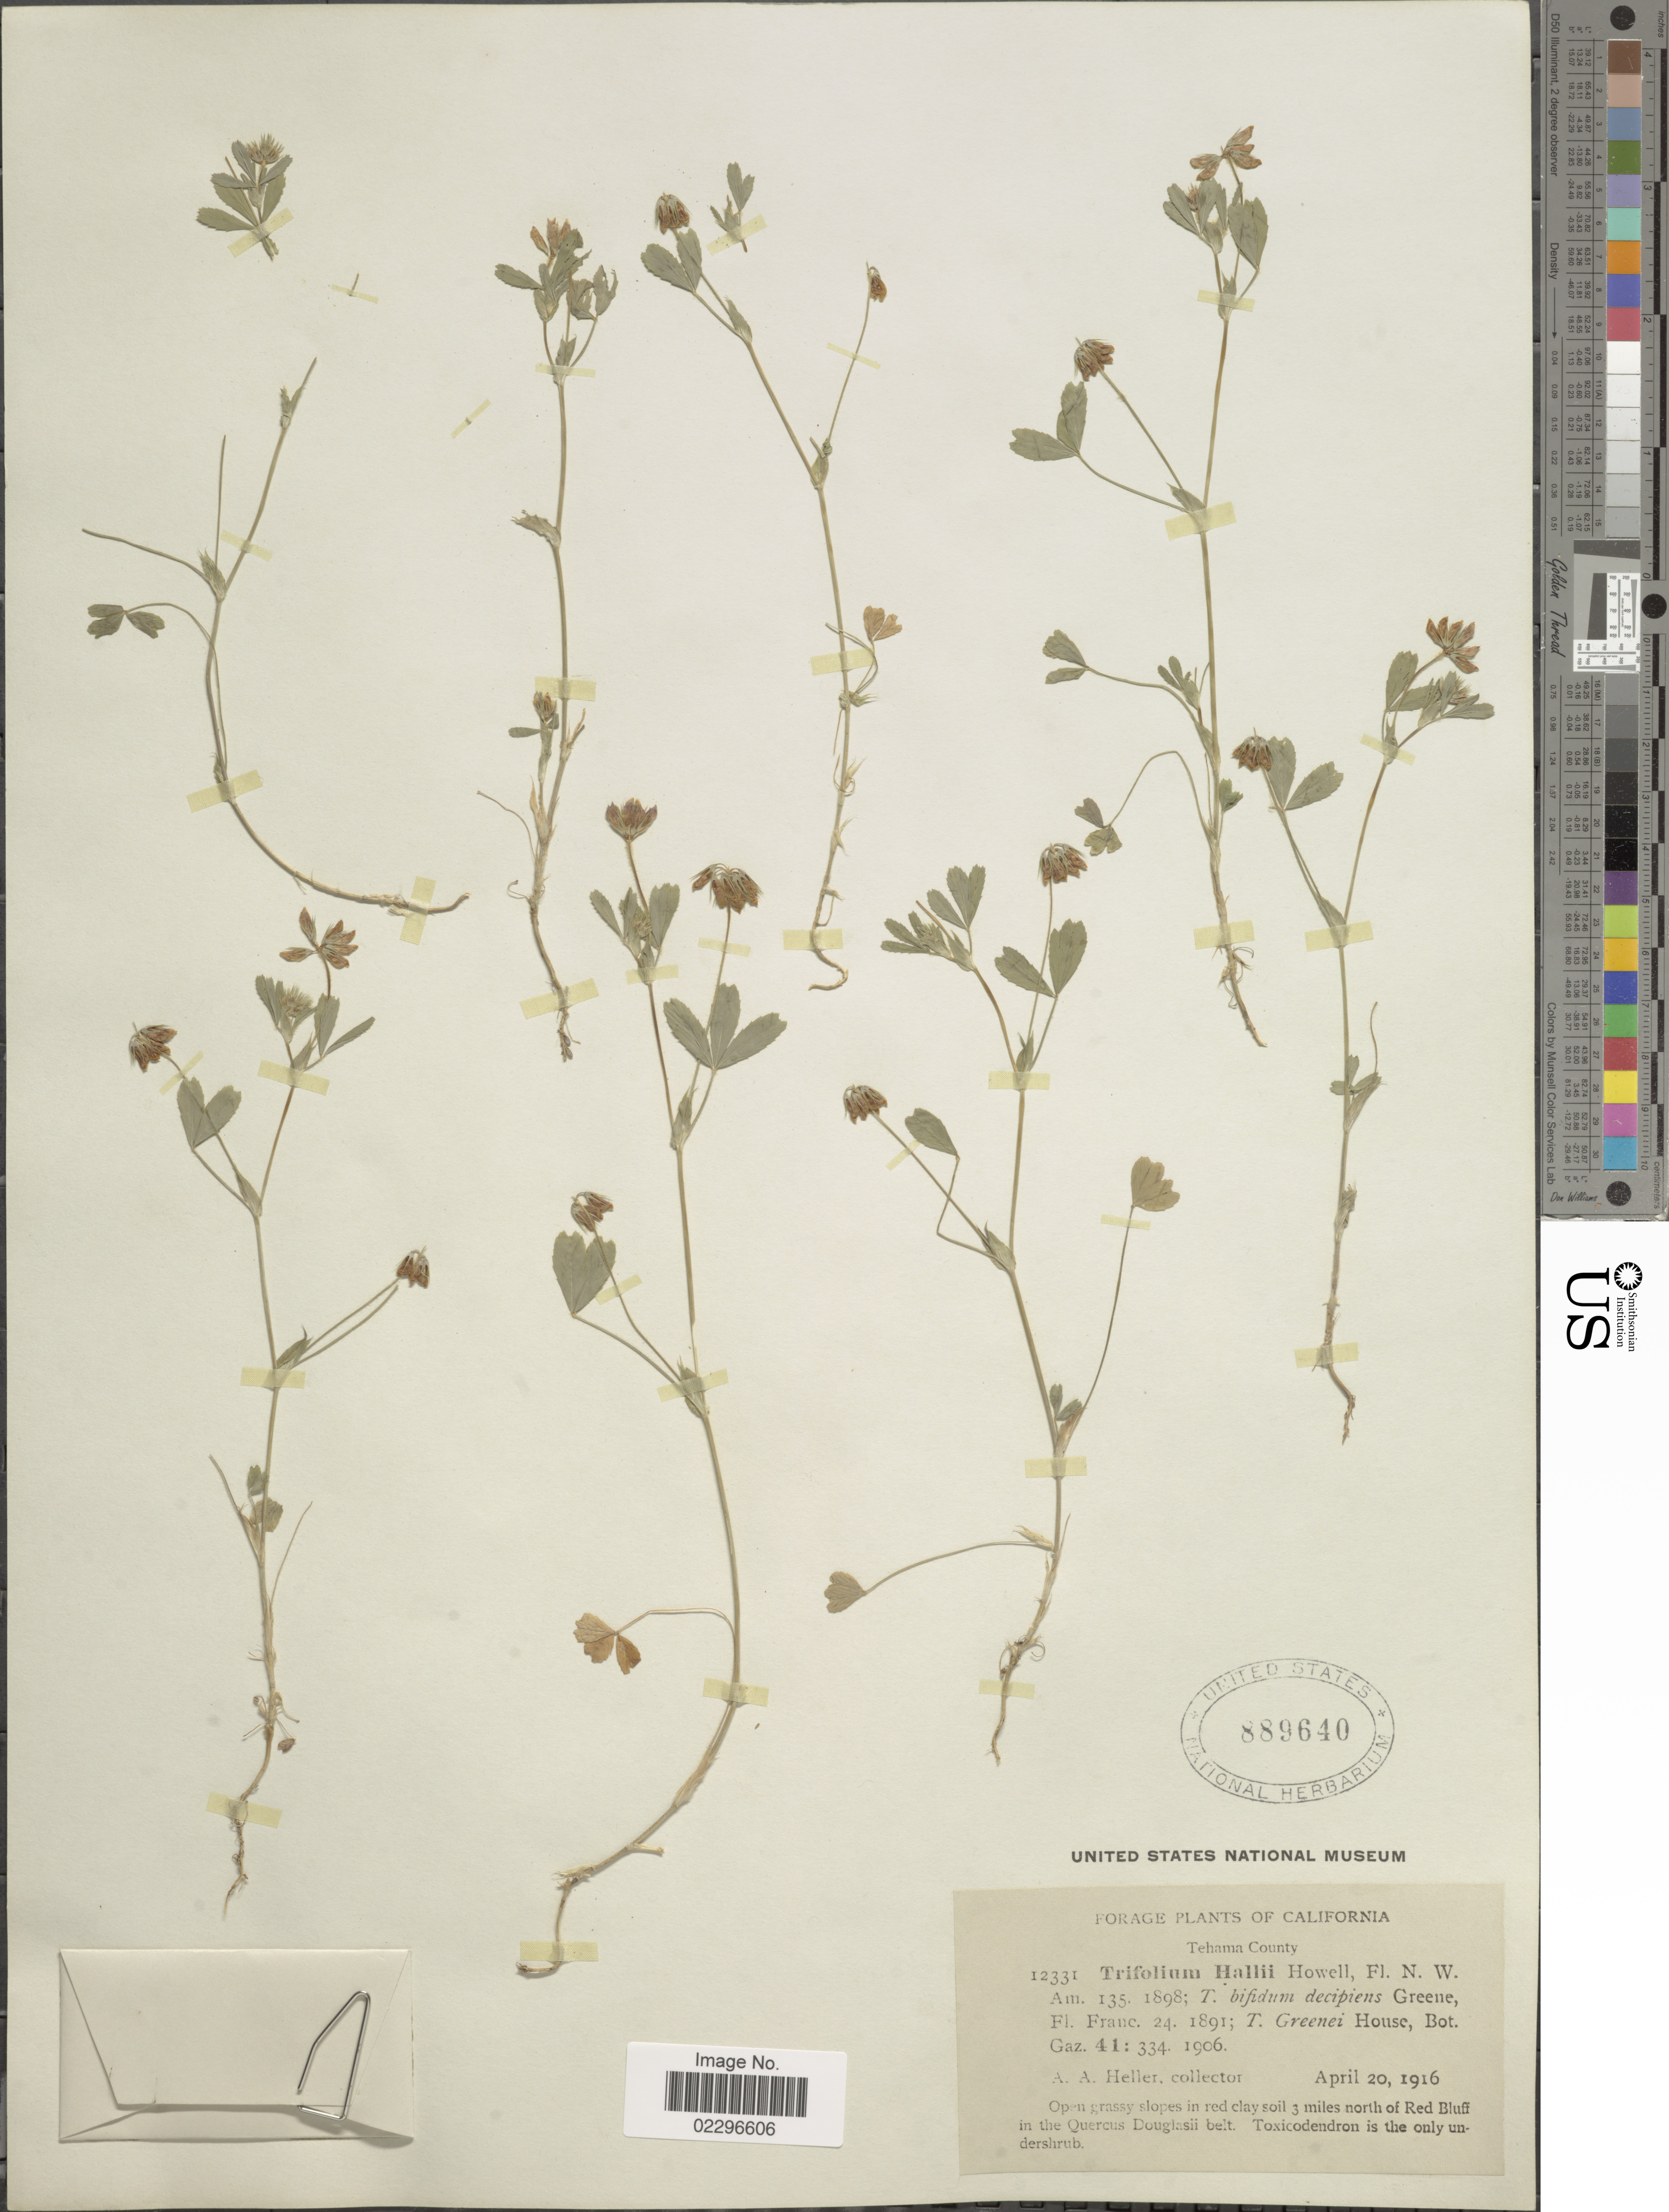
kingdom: Plantae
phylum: Tracheophyta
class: Magnoliopsida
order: Fabales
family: Fabaceae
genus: Trifolium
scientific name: Trifolium hallii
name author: Howell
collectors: A. A. Heller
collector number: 12331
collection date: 1916-04-20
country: United States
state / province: California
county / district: Tehama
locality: Tehama County, Open grassy in red clay soil 3 miles north of Red bluff in the Quercus Douglasii belt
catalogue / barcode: US 889640